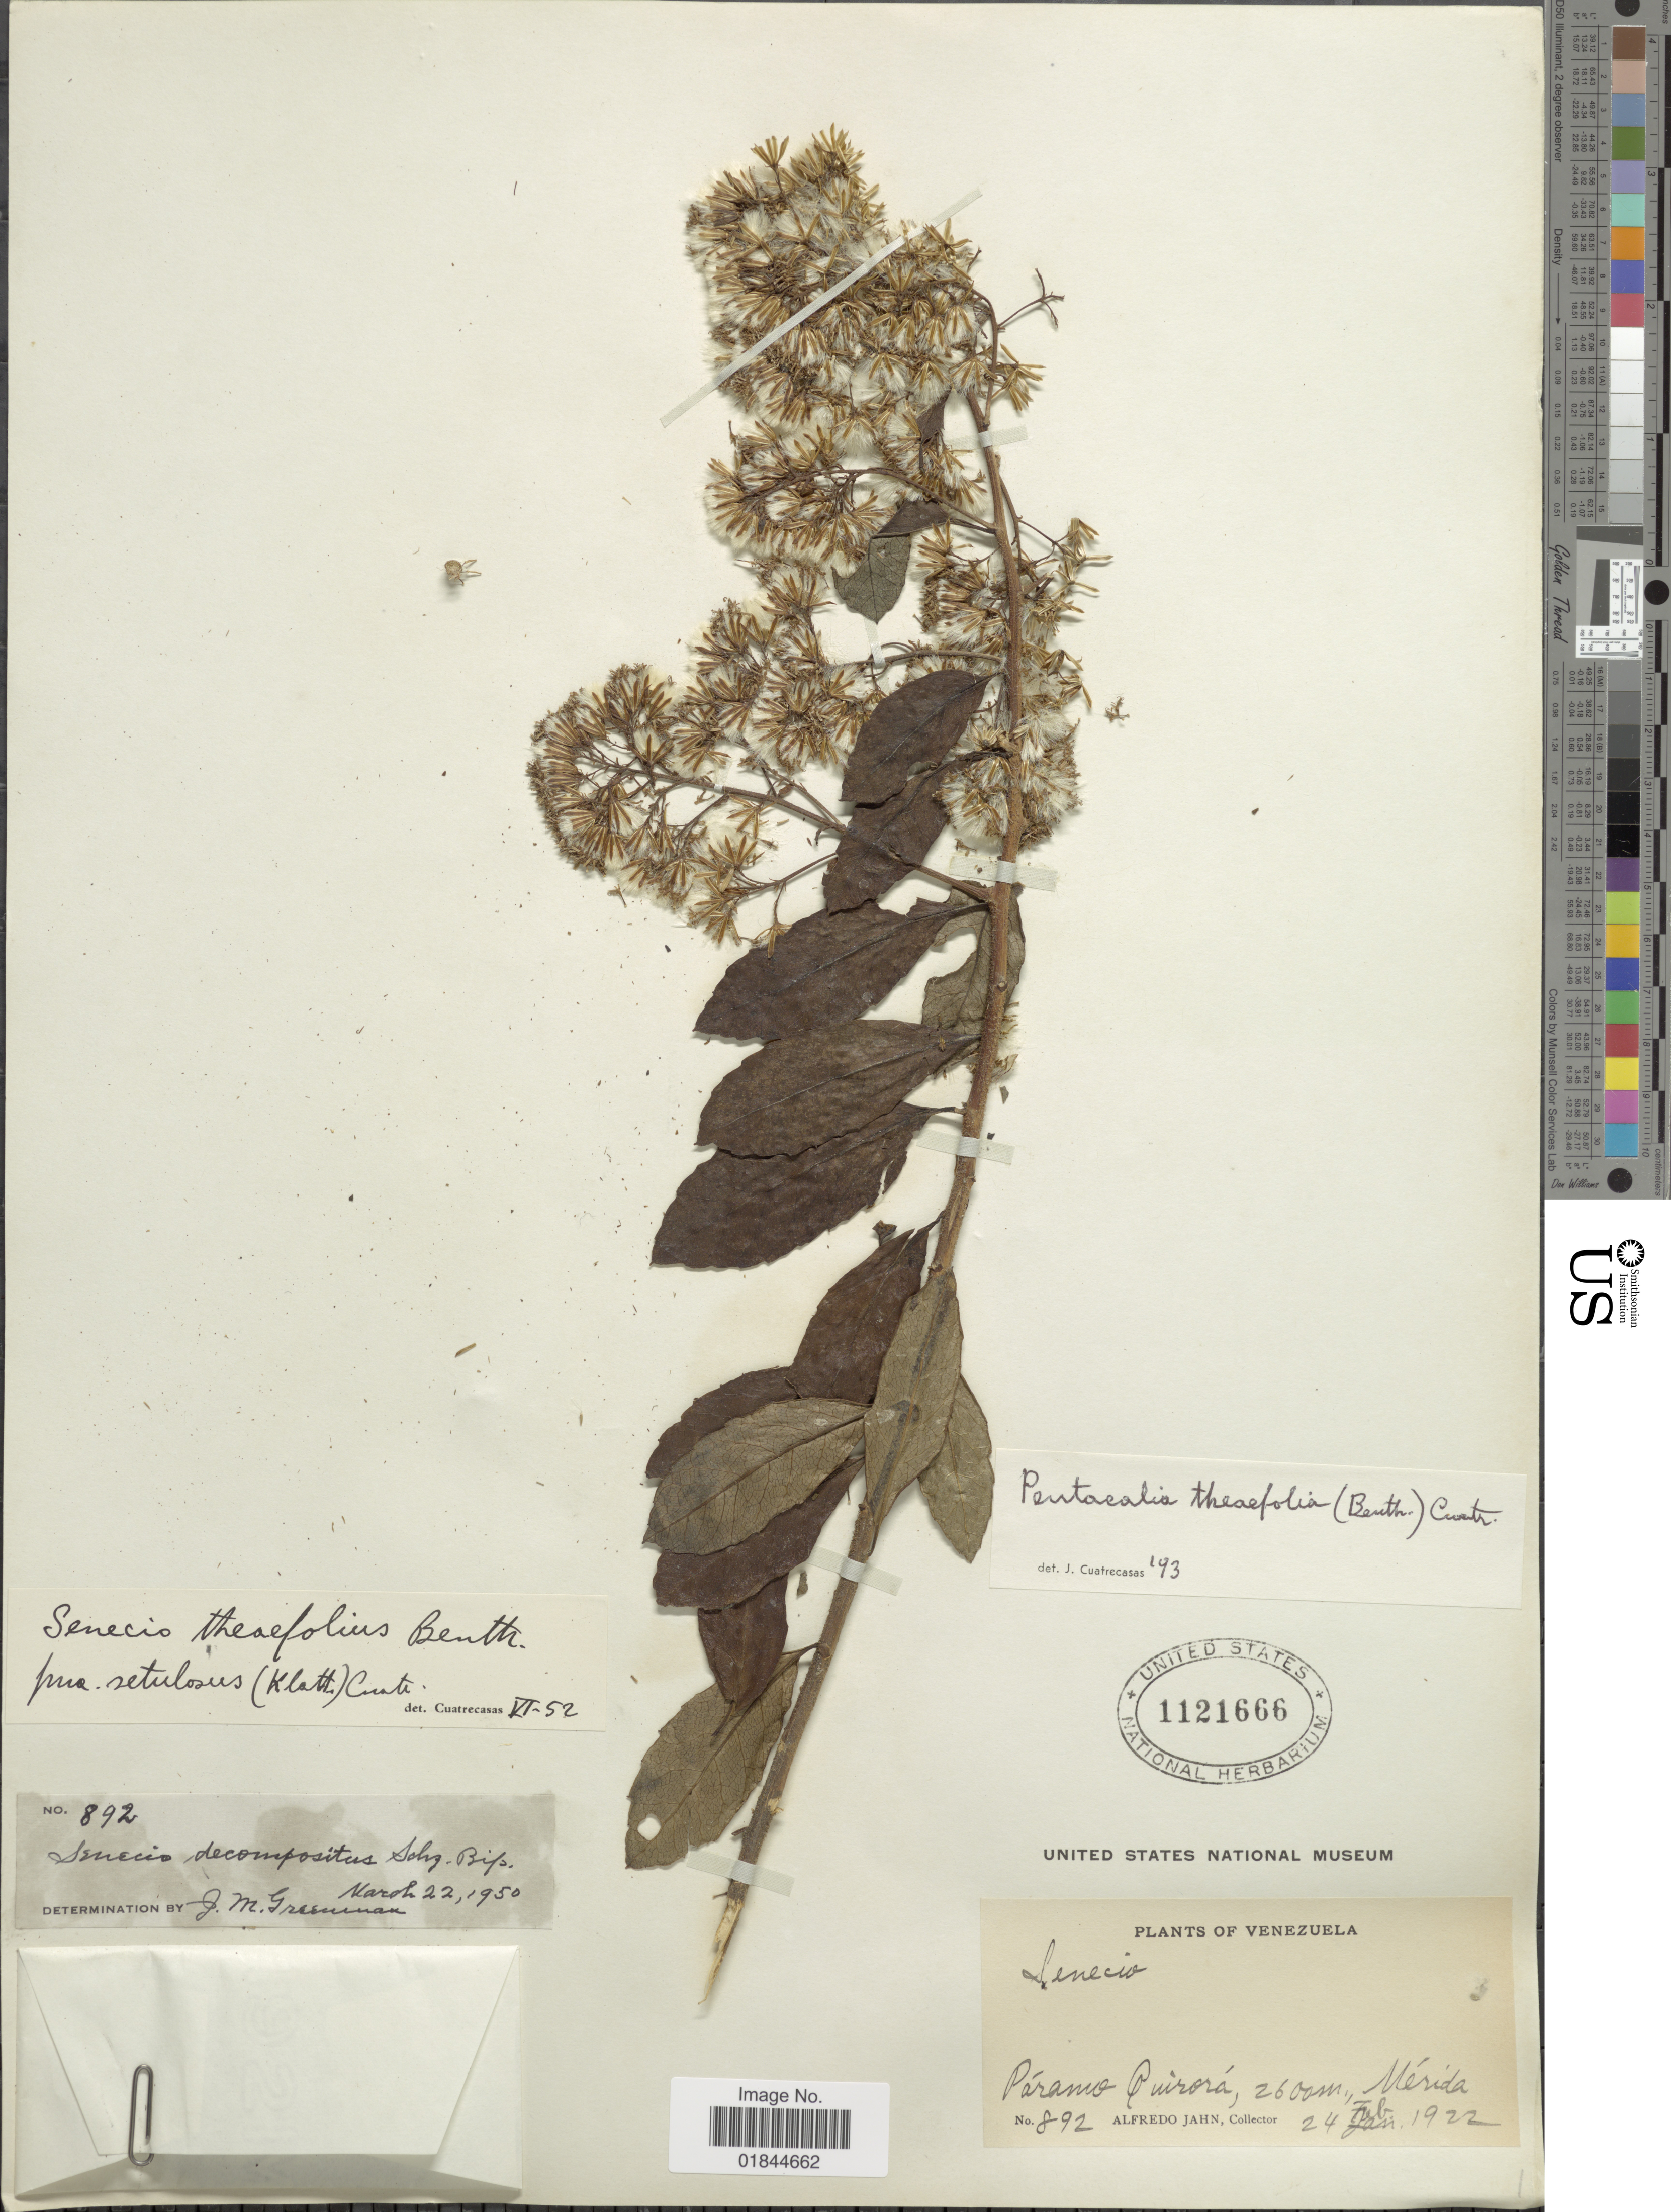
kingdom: Plantae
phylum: Tracheophyta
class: Magnoliopsida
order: Asterales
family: Asteraceae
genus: Pentacalia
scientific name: Pentacalia theifolia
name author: (Benth.) Cuatrec.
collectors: A. Jahn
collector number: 892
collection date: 1922-02-24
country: Venezuela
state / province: Mérida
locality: Paramo Quirora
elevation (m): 2600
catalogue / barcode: US 1121666